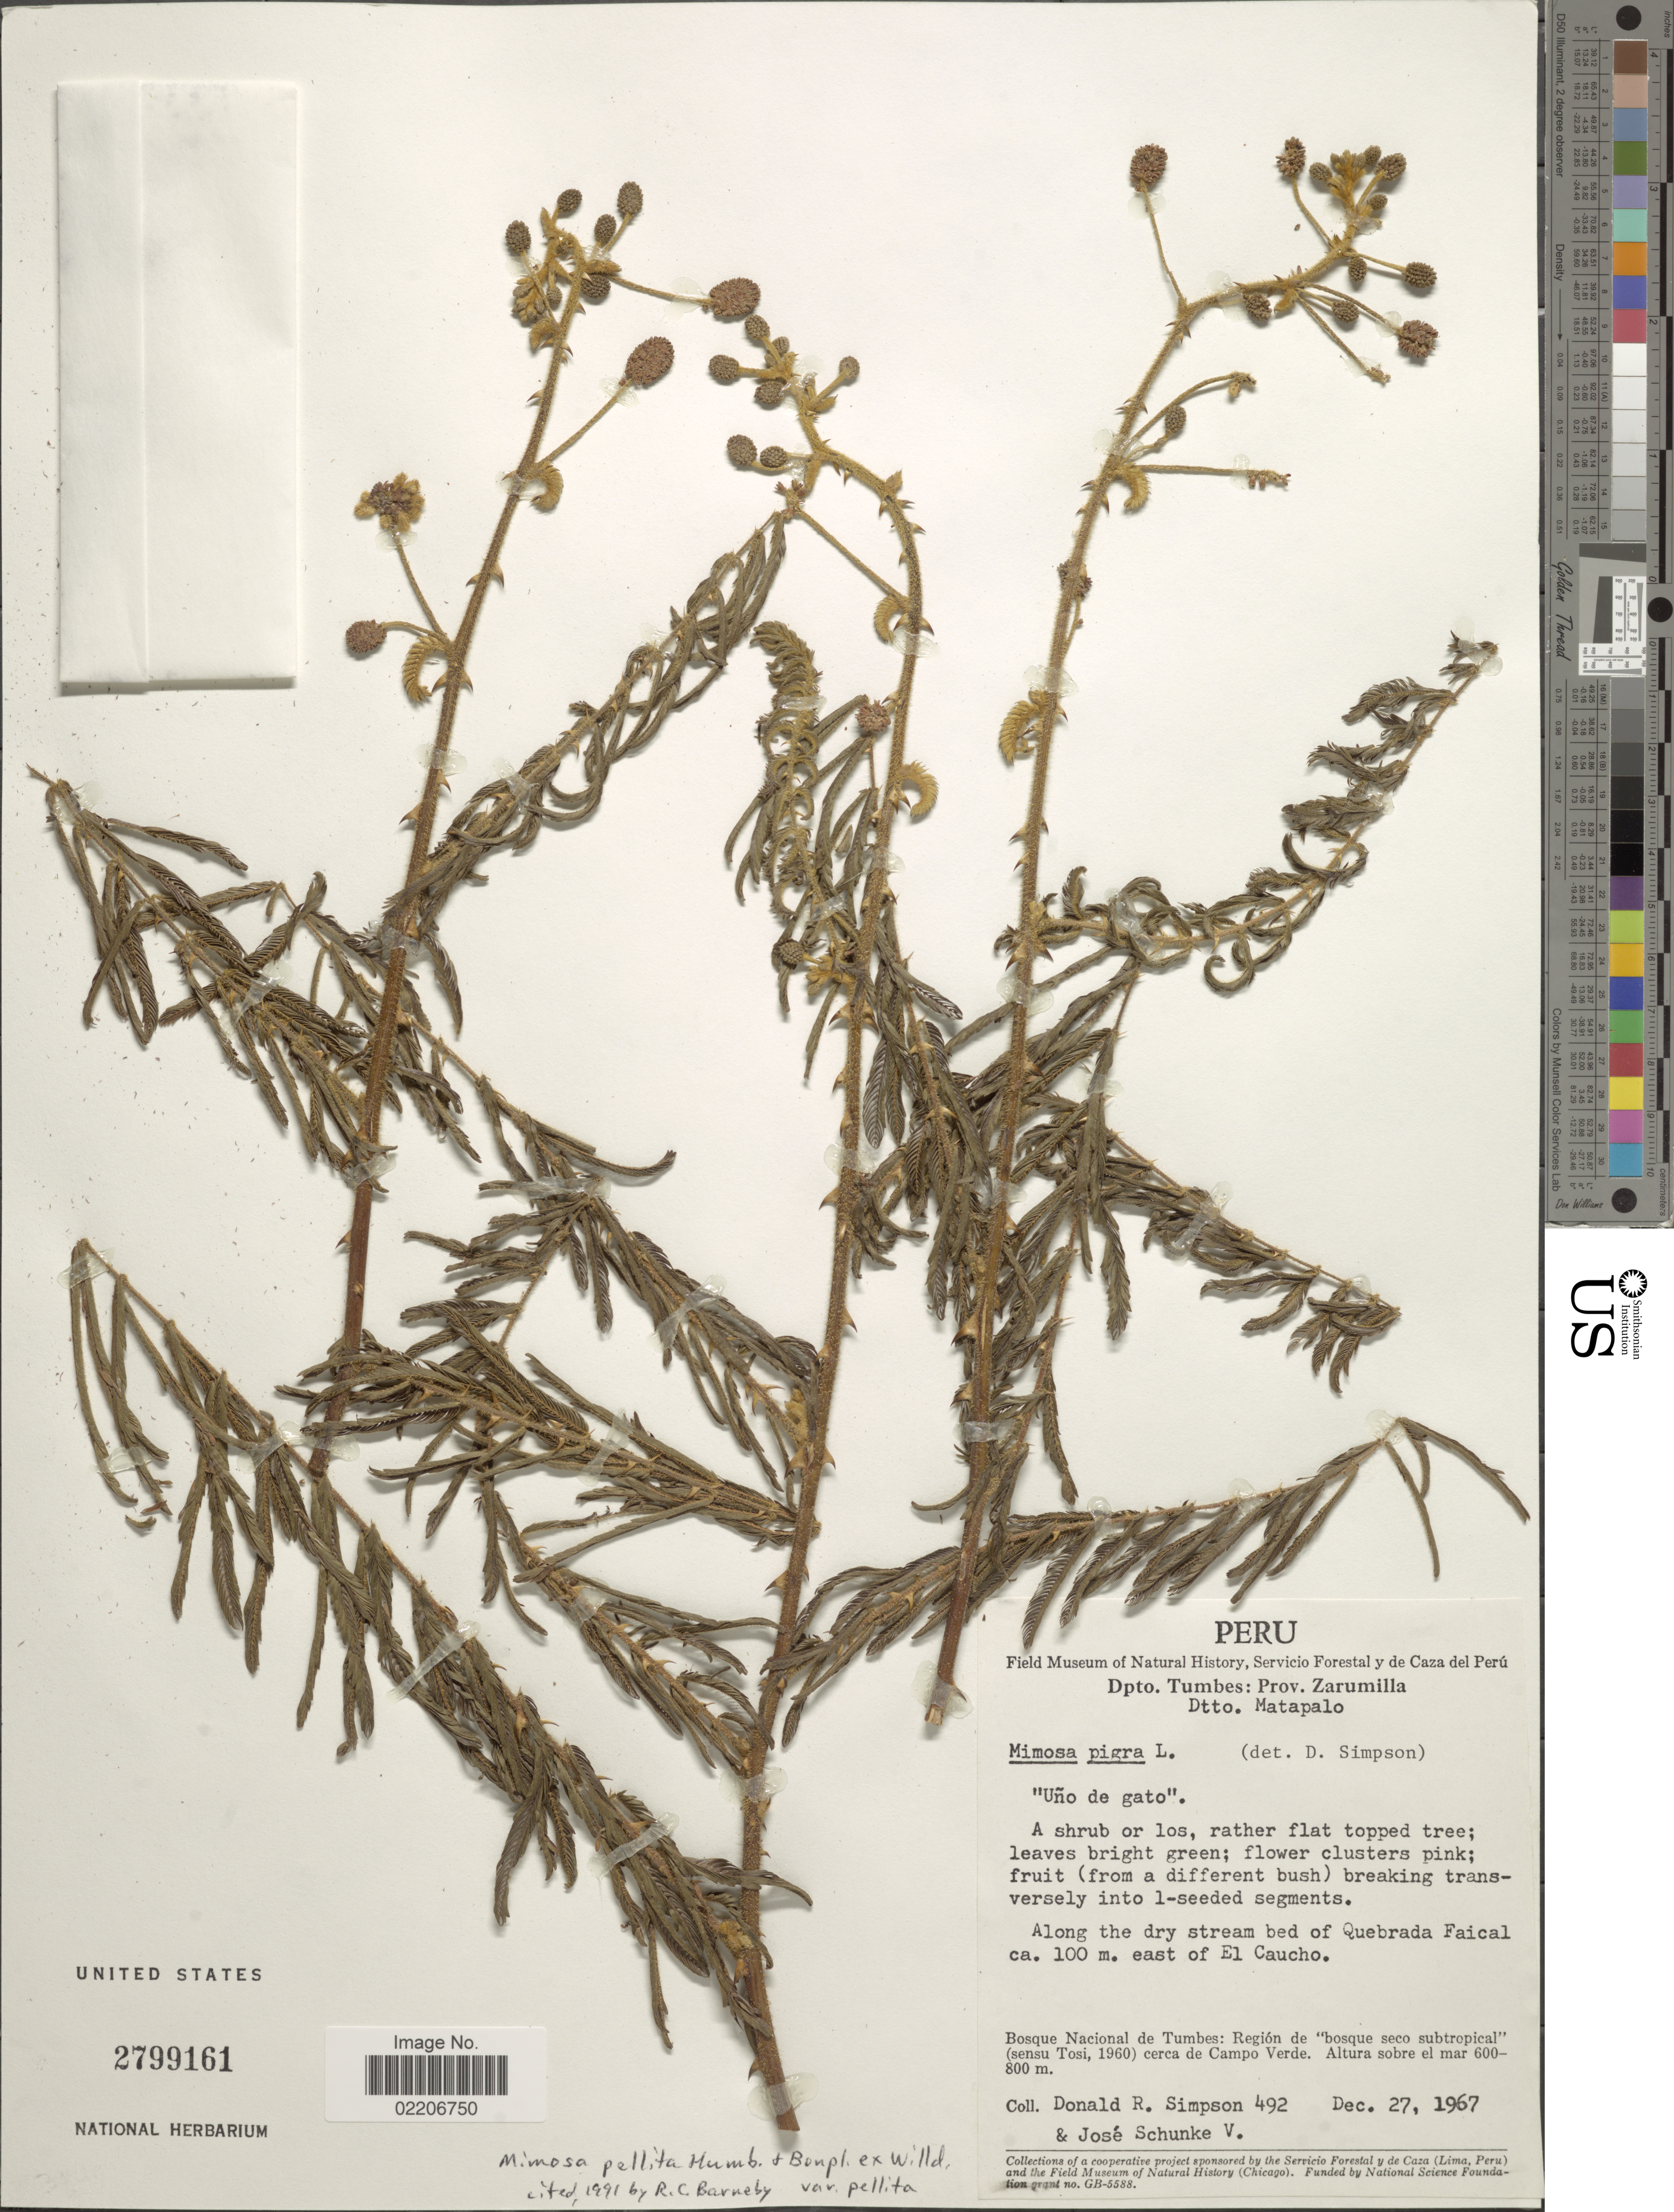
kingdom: Plantae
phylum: Tracheophyta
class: Magnoliopsida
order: Fabales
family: Fabaceae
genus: Mimosa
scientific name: Mimosa pellita var. pellita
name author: Humb. & Bonpl. ex Willd.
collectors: D. R. Simpson & J. Schunke Vigo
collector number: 492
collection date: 1967-12-27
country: Peru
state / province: Tumbes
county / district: Zarumilla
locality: Prov. Zarumilla, Dtto. Matapalo, along the dry stream bed of Quebrada Faical, east of El Caucho, Bosque Nacional de Tumbes, cerca de campo Verde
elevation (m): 100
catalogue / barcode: US 2799161